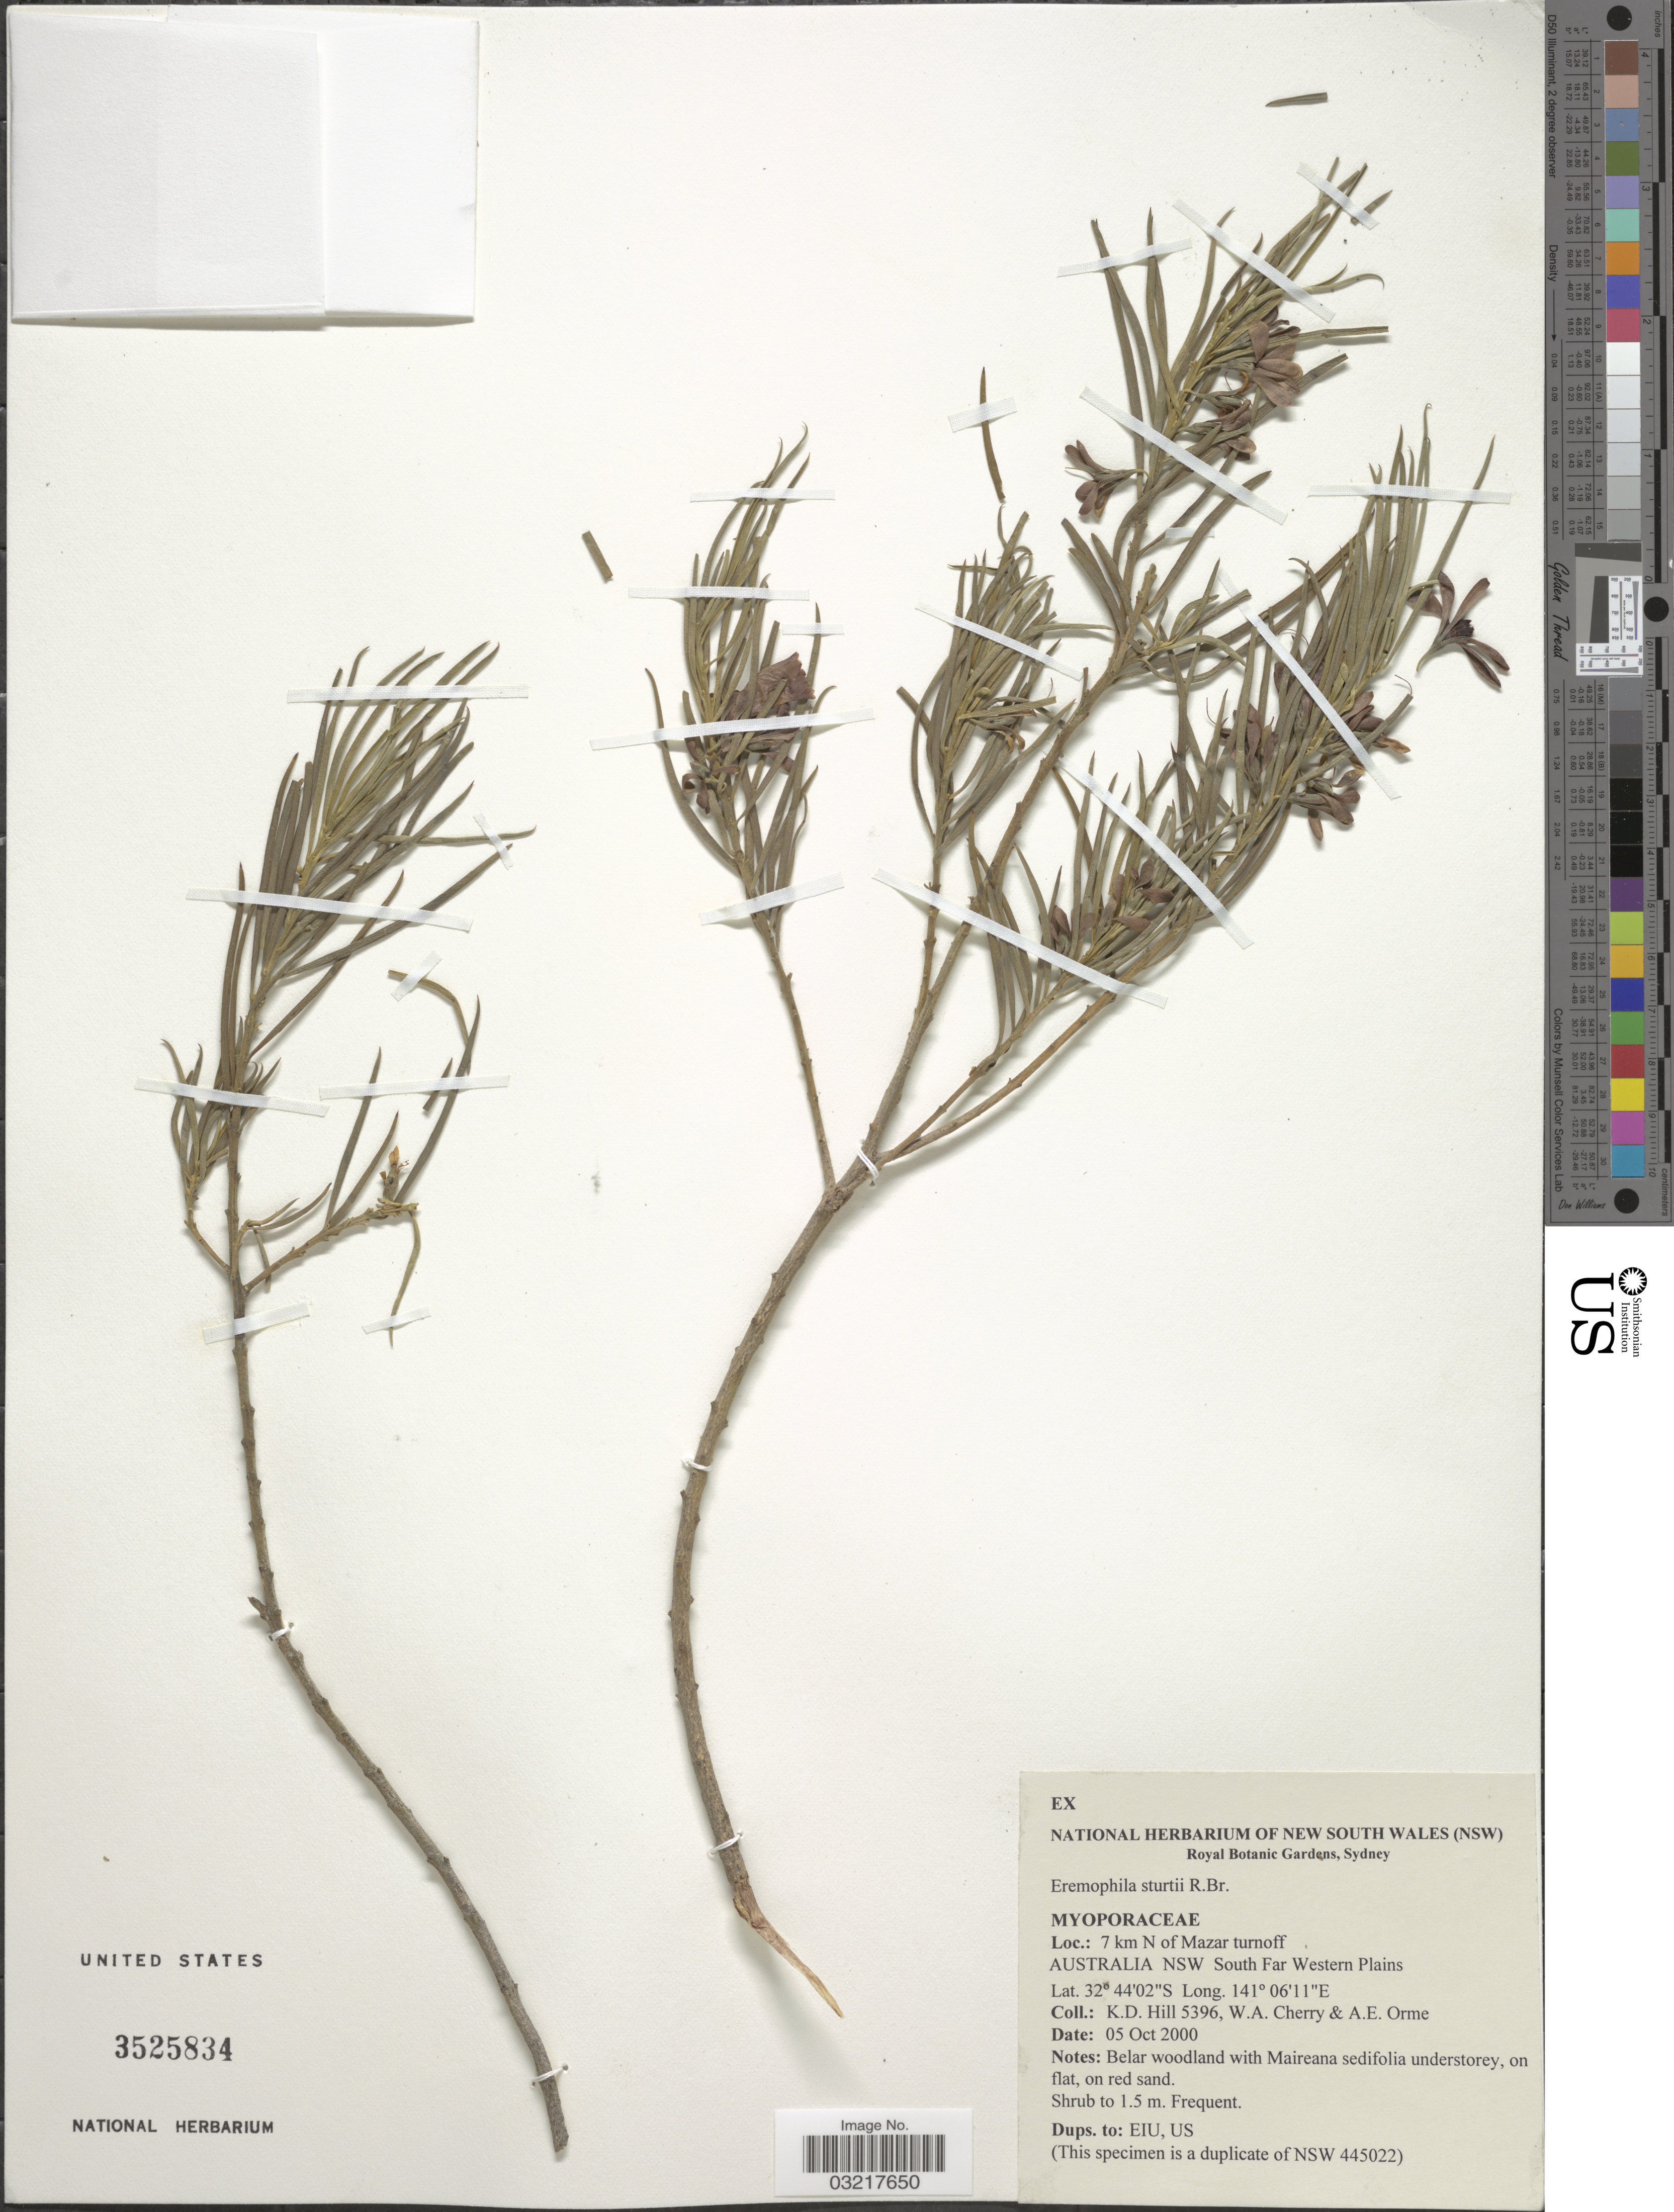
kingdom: Plantae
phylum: Tracheophyta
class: Magnoliopsida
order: Lamiales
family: Scrophulariaceae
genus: Eremophila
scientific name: Eremophila sturtii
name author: R. Br.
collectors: K. D. Hill, W. A. Cherry & A. Orme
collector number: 5396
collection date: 2000-10-05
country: Australia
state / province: New South Wales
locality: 7 km N of Mazar turnoff Australia NSW South Far Western Plains.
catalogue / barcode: US 3525834